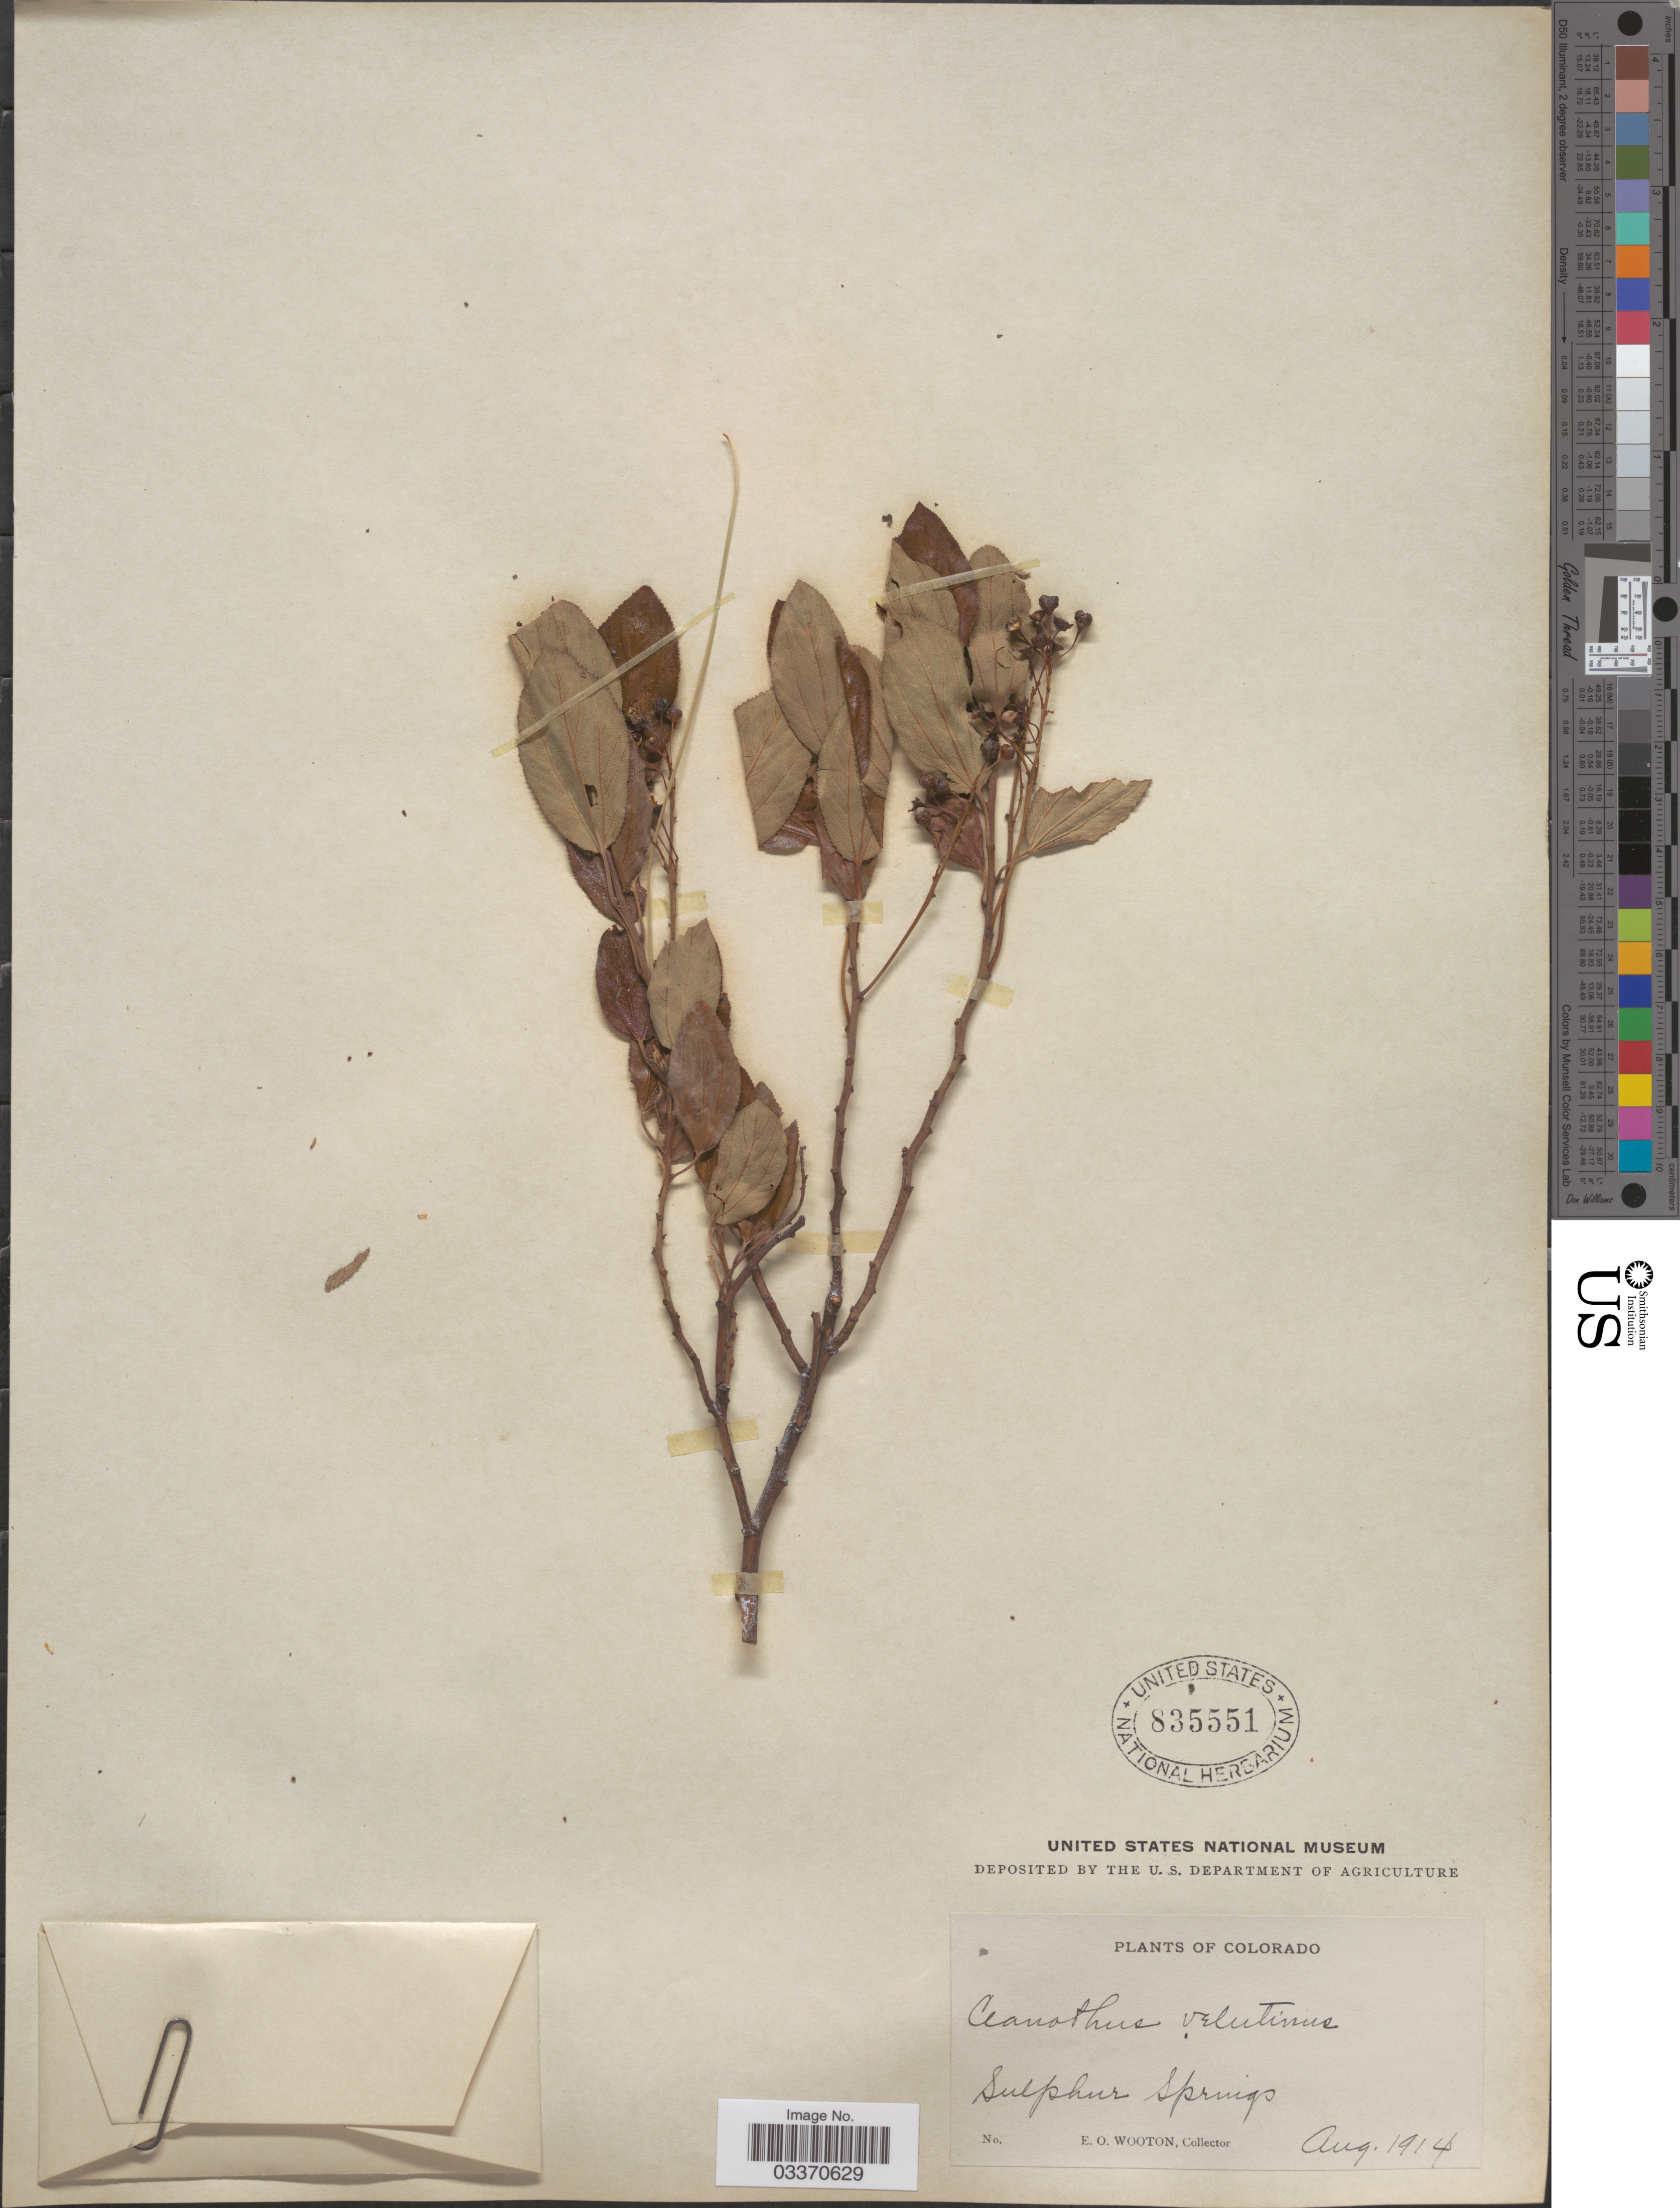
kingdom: Plantae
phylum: Tracheophyta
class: Magnoliopsida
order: Rosales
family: Rhamnaceae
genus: Ceanothus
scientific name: Ceanothus velutinus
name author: Douglas ex Hook.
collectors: E. O. Wooton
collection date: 1914-08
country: United States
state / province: Colorado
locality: Sulphur Springs.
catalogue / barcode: US 835551